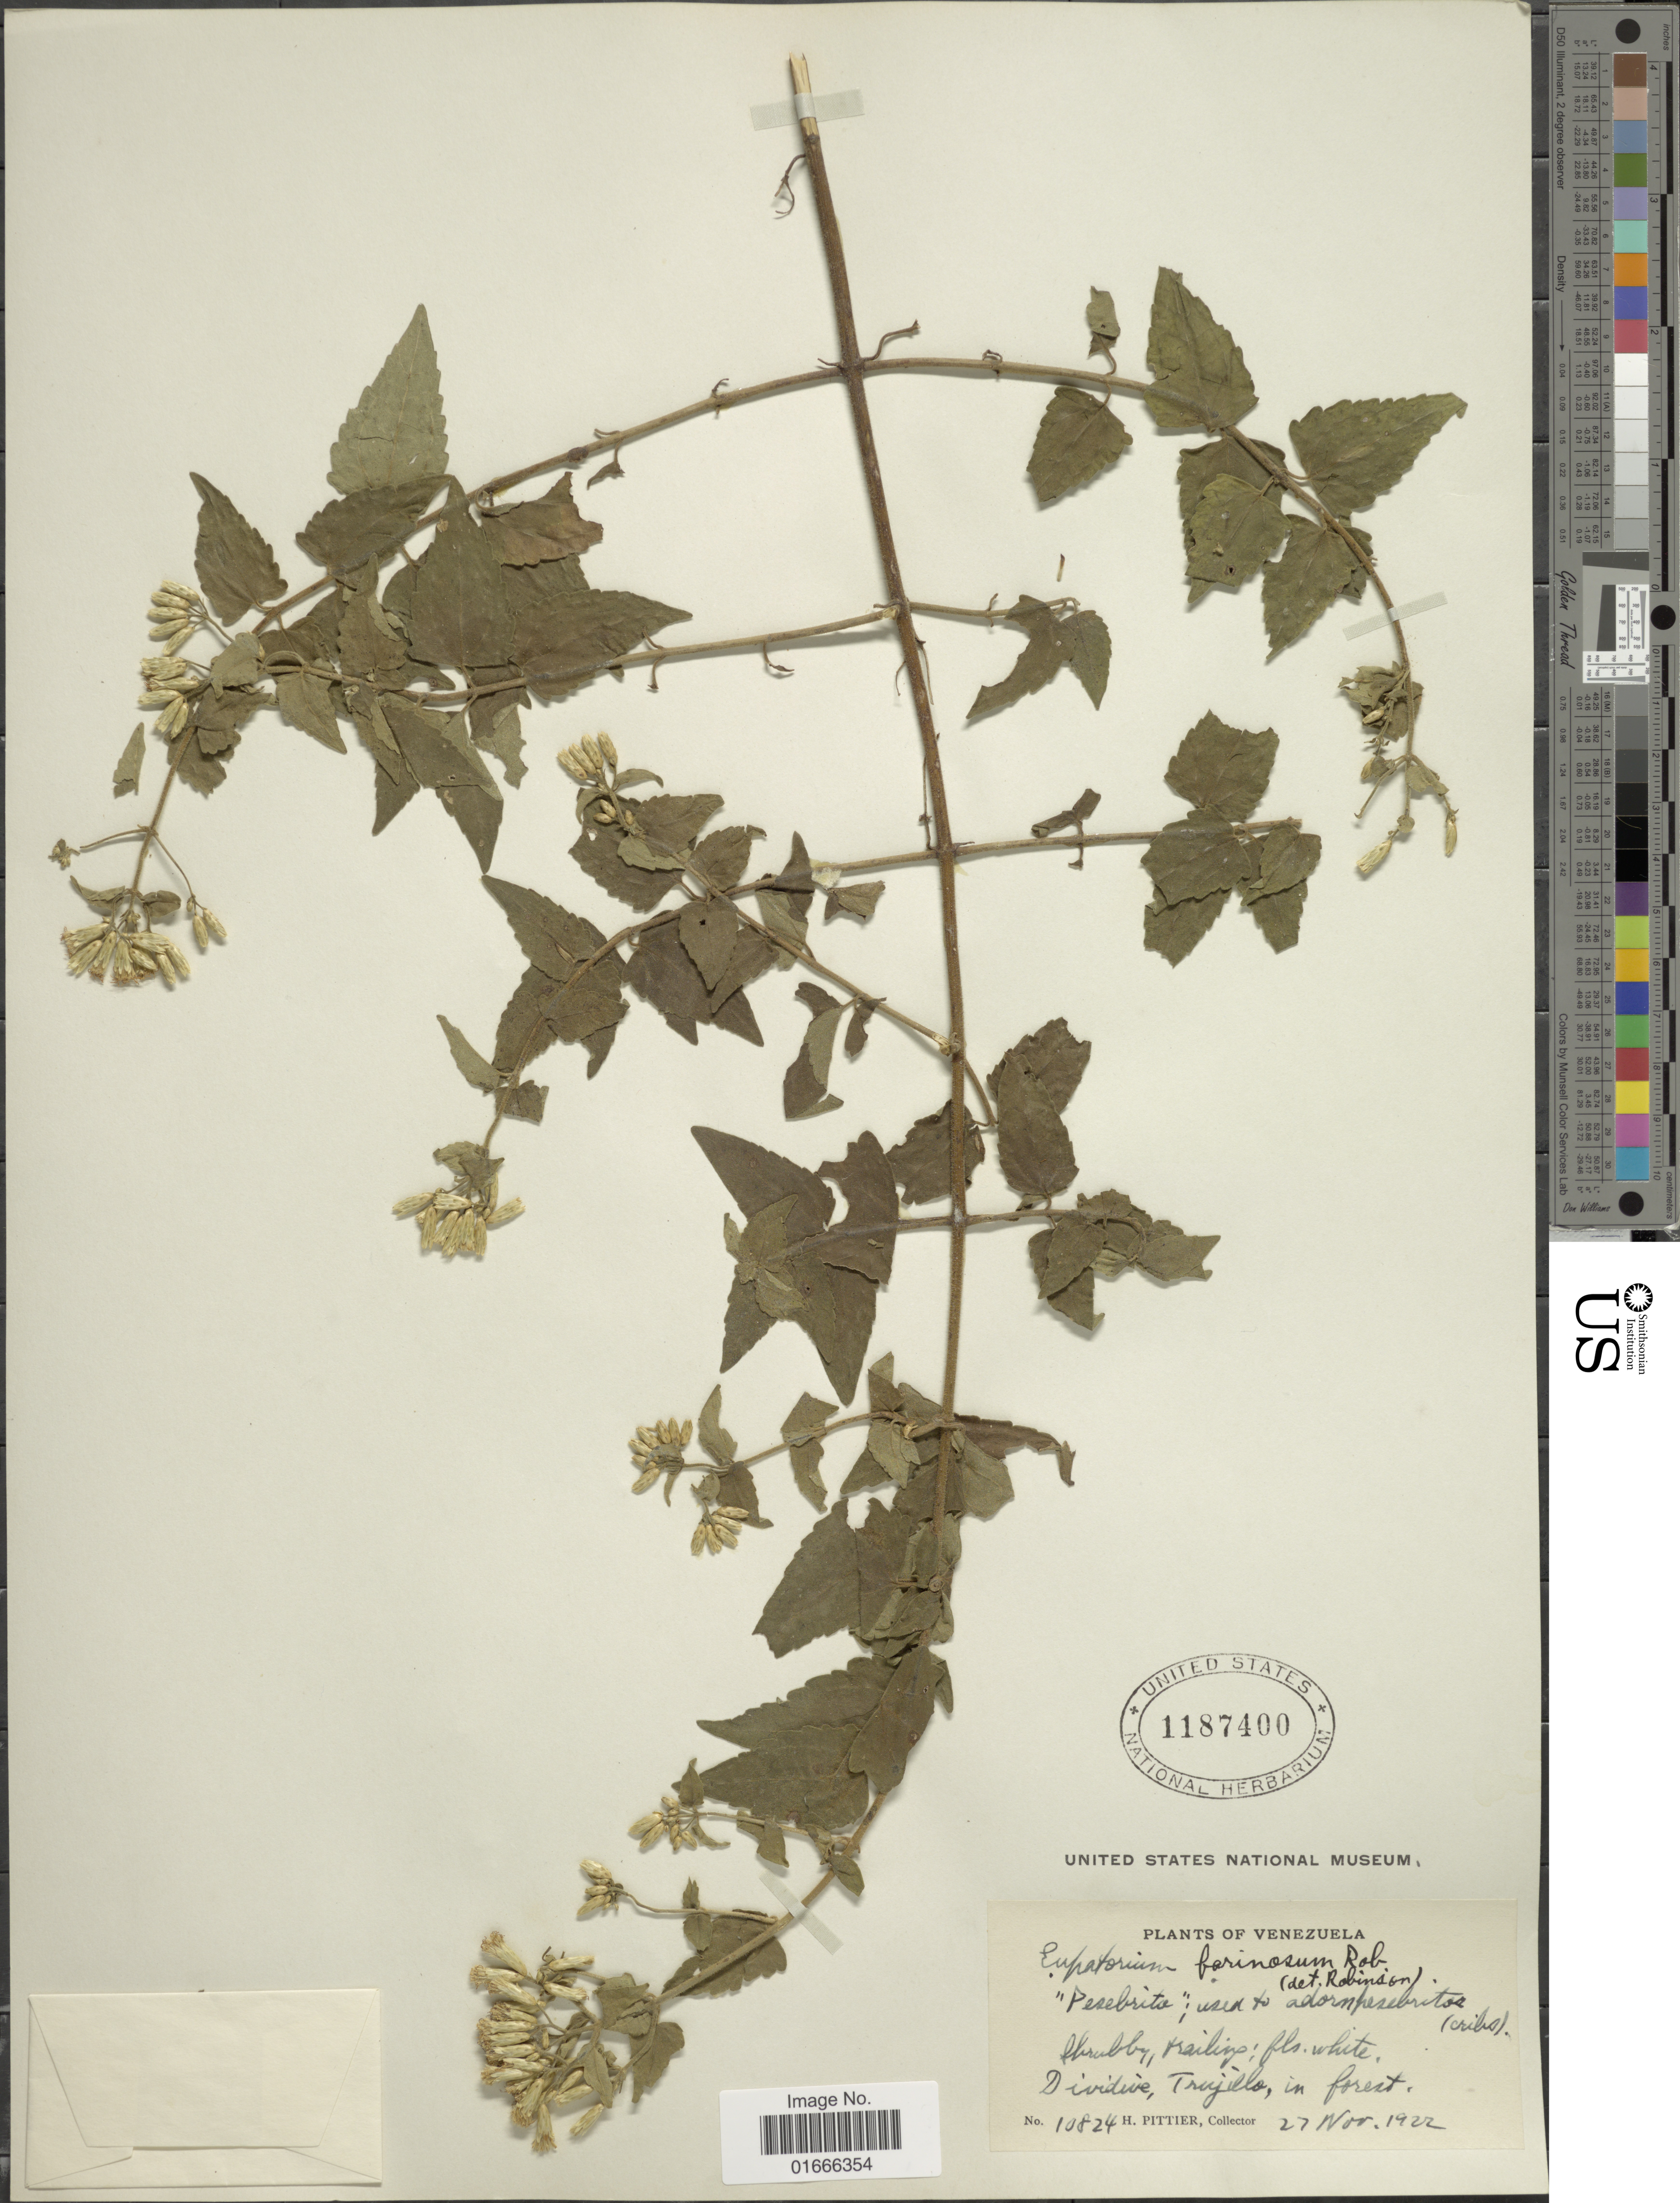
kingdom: Plantae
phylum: Tracheophyta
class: Magnoliopsida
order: Asterales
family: Asteraceae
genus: Chromolaena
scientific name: Chromolaena farinosa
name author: (B.L. Rob.) R.M. King & H. Rob.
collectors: H. F. Pittier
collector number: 10824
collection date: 1922-11-27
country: Venezuela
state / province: Trujillo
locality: Dividive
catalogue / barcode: US 1187400